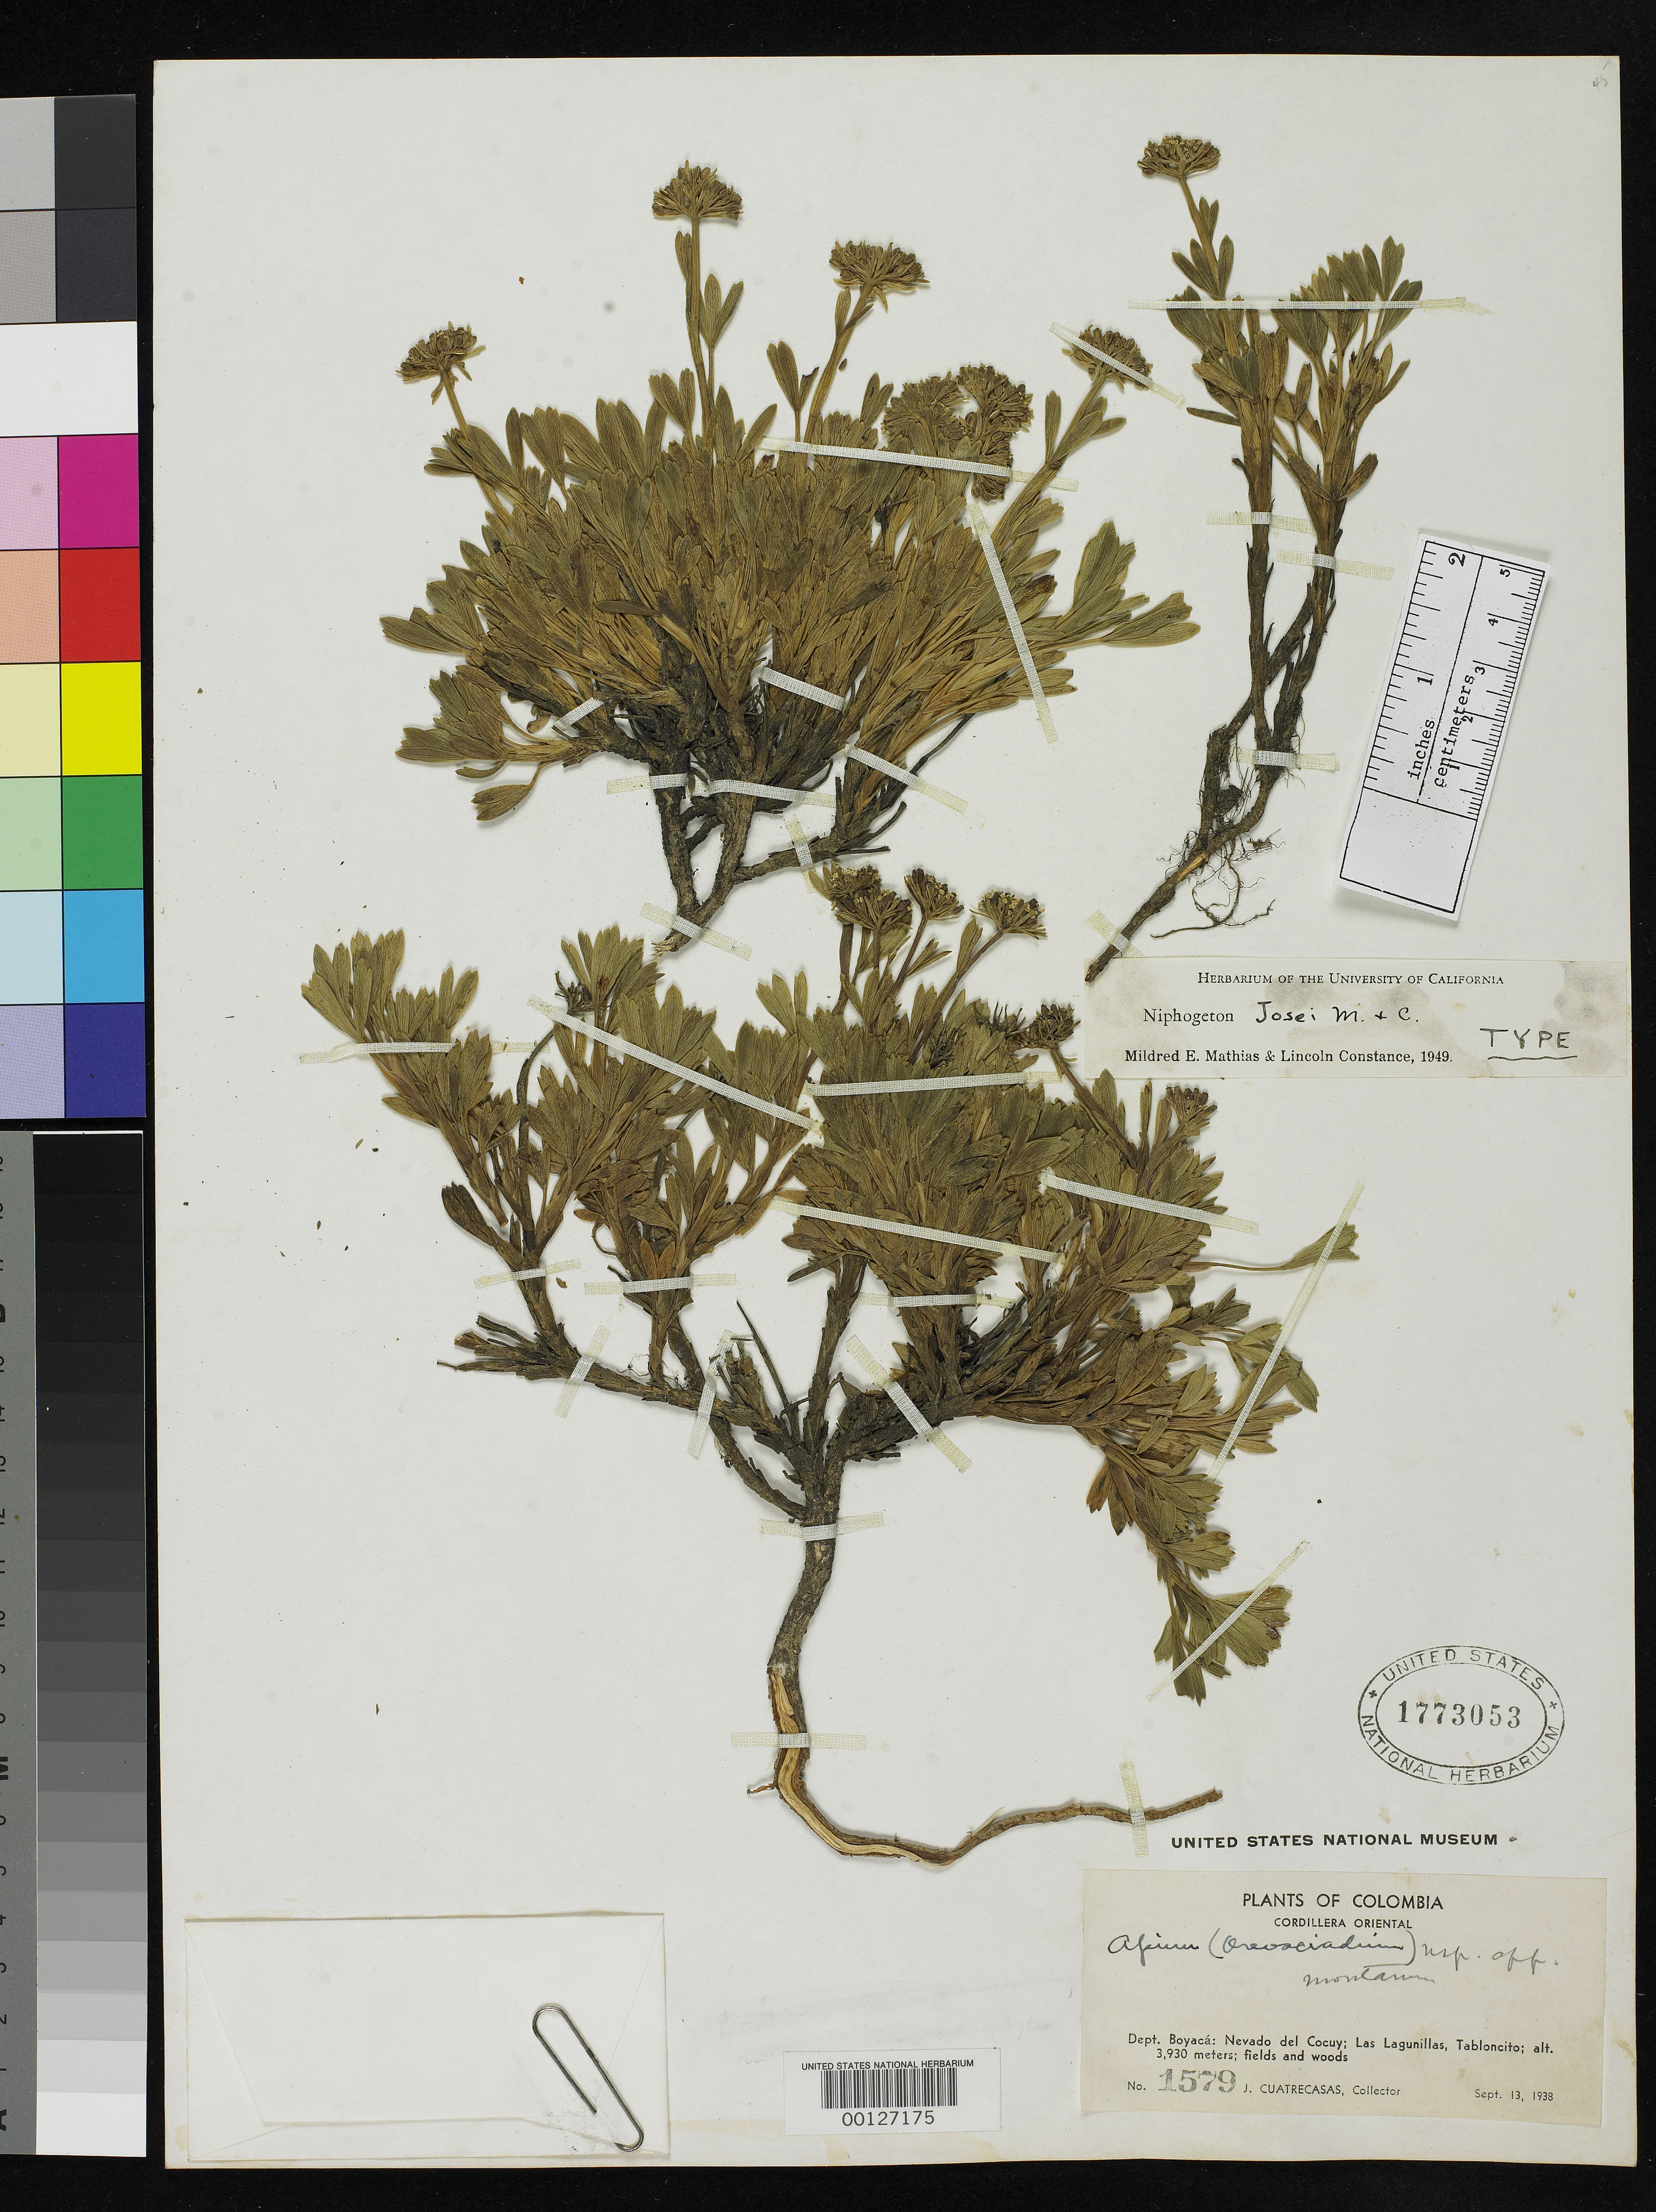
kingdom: Plantae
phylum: Tracheophyta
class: Magnoliopsida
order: Apiales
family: Apiaceae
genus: Niphogeton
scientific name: Niphogeton josei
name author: Mathias & Constance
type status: Holotype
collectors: J. Cuatrecasas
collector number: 1579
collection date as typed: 13 Sep 1938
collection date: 1938-09-13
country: Colombia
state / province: Boyacá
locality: Cordillera Oriental, Nevada del Cocuy, Las Lagunillas, Tabloncito.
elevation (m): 3930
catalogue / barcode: US 1773053